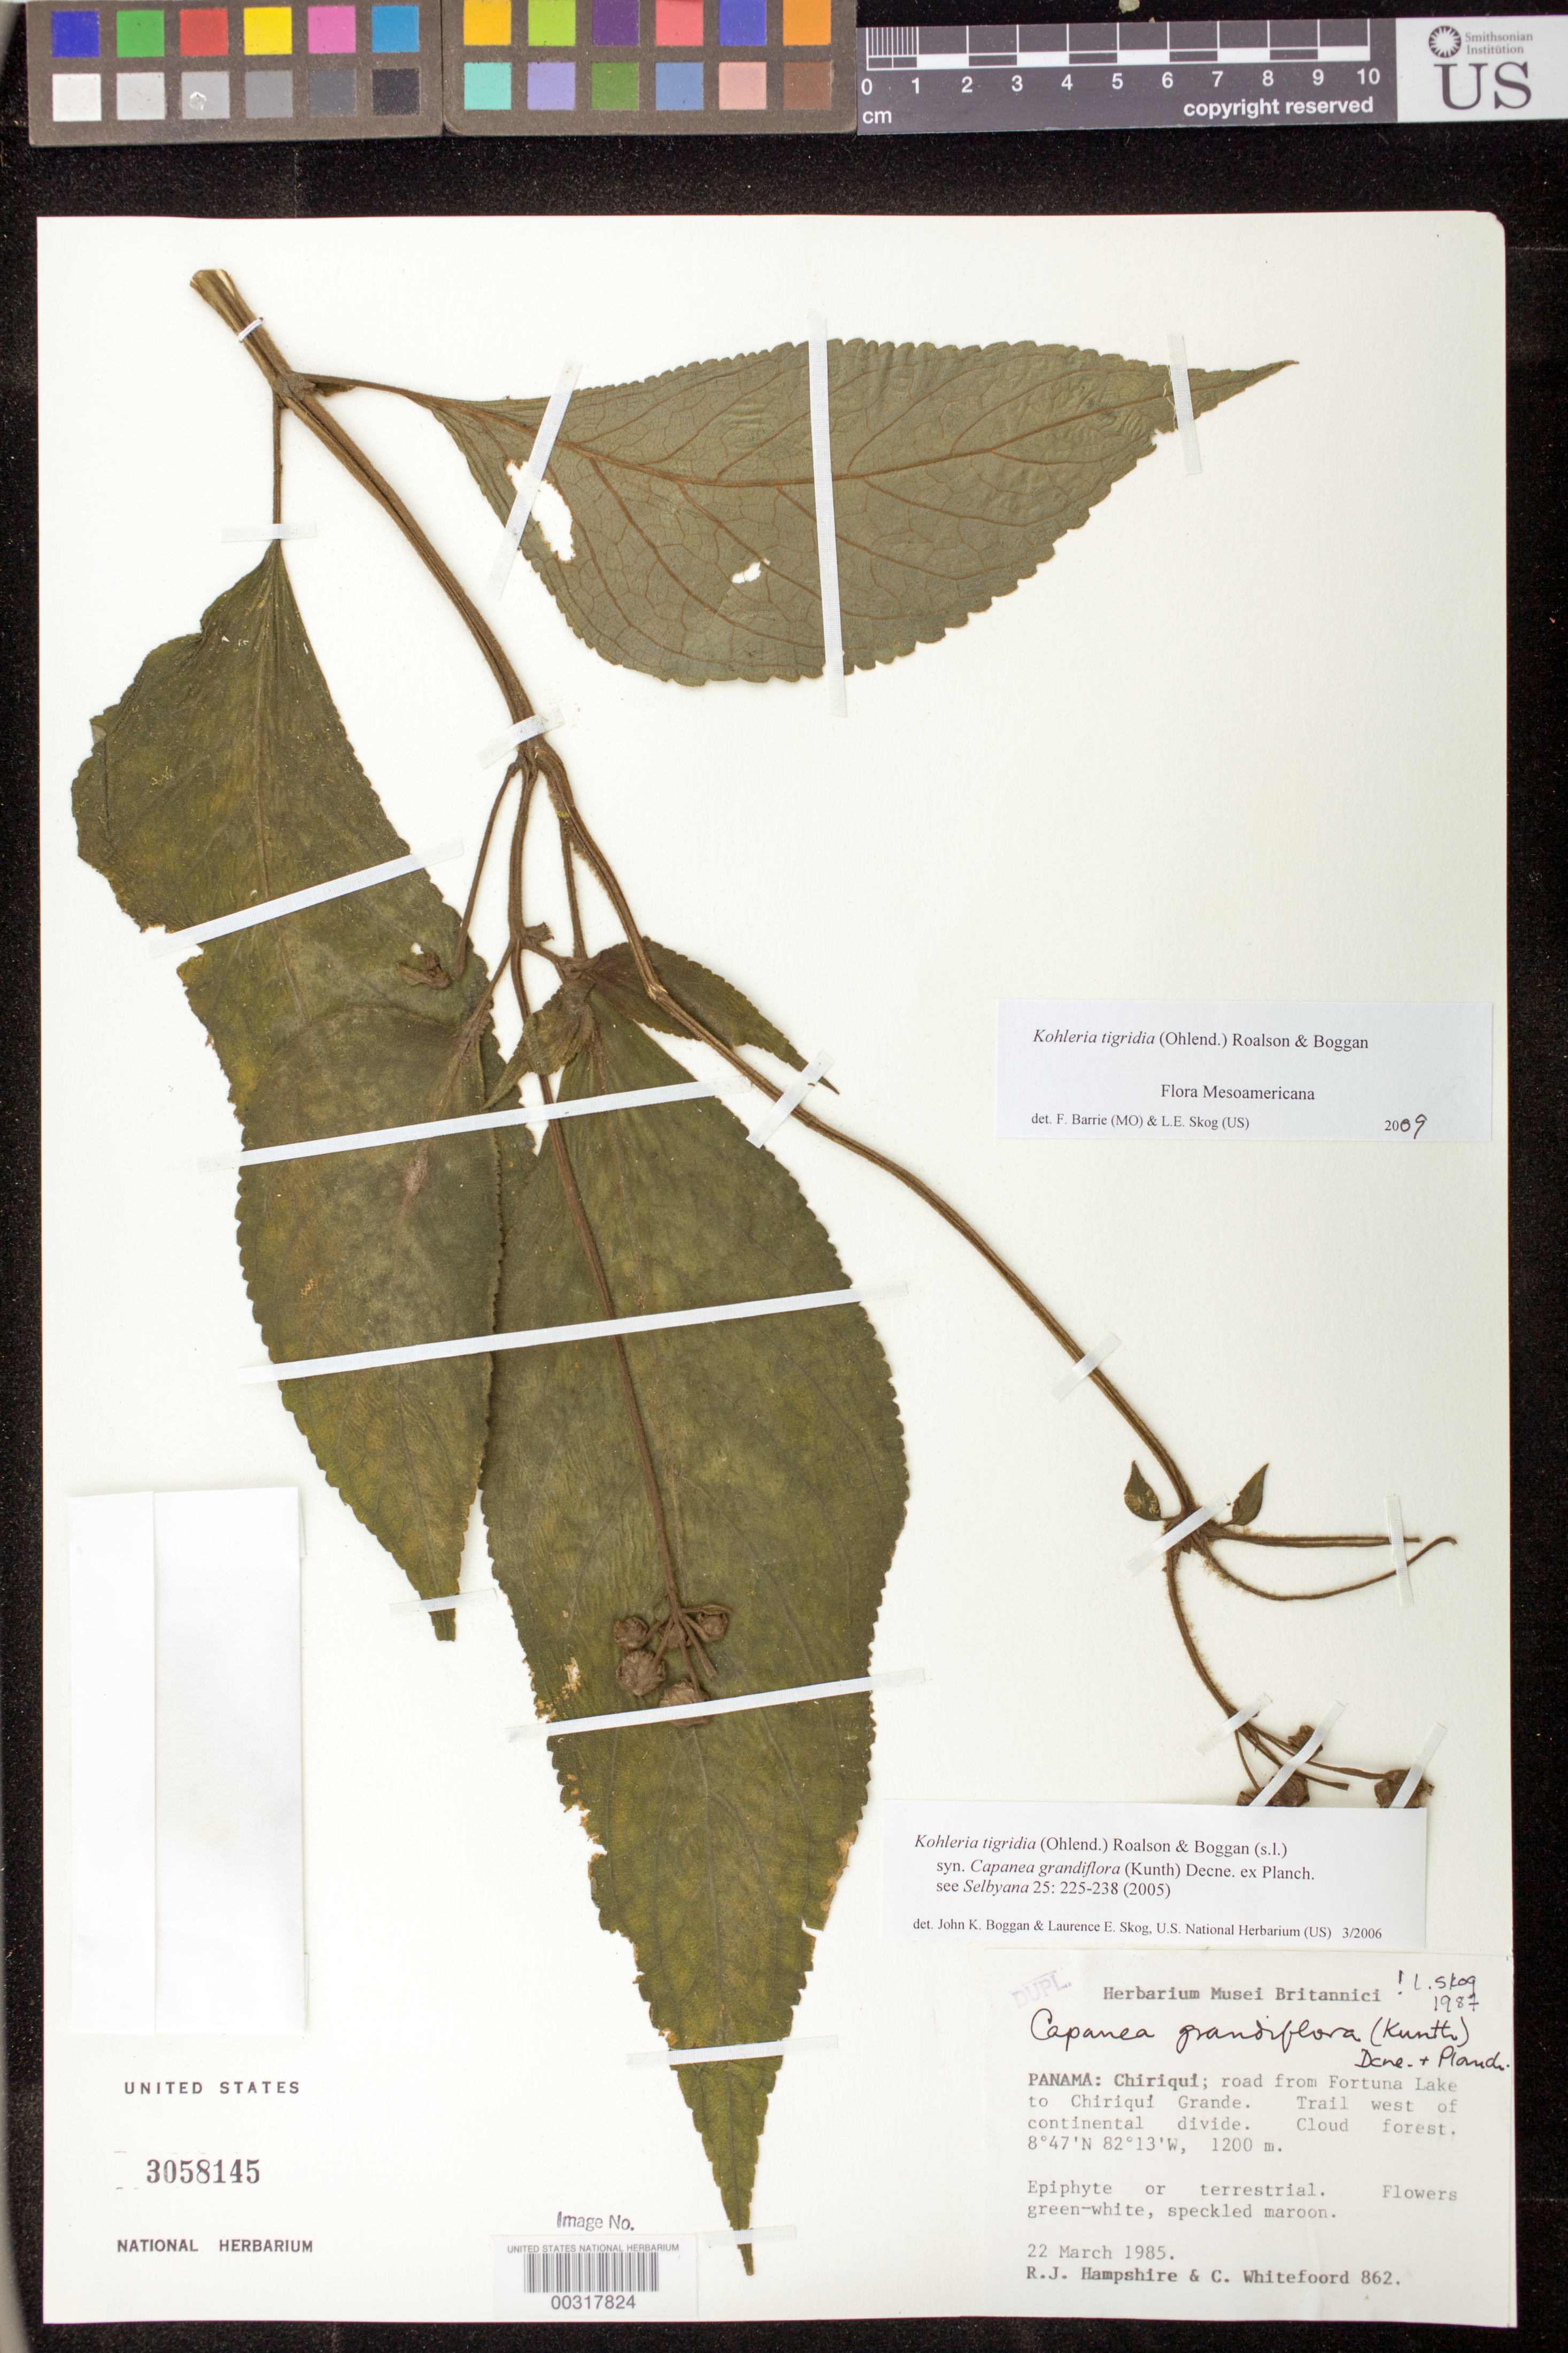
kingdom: Plantae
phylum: Tracheophyta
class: Magnoliopsida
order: Lamiales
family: Gesneriaceae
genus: Kohleria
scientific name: Kohleria tigridia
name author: (Ohlend.) Roalson & Boggan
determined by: Boggan, J. K.; Skog, L. E.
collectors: R. Hampshire & C. Whitefoord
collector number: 862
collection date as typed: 22 Mar 1985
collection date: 1985-03-22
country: Panama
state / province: Chiriquí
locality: Road from Fortuna Lake to Chiriqui Grande, trail W of continental divide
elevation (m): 1200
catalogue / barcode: US 3058145